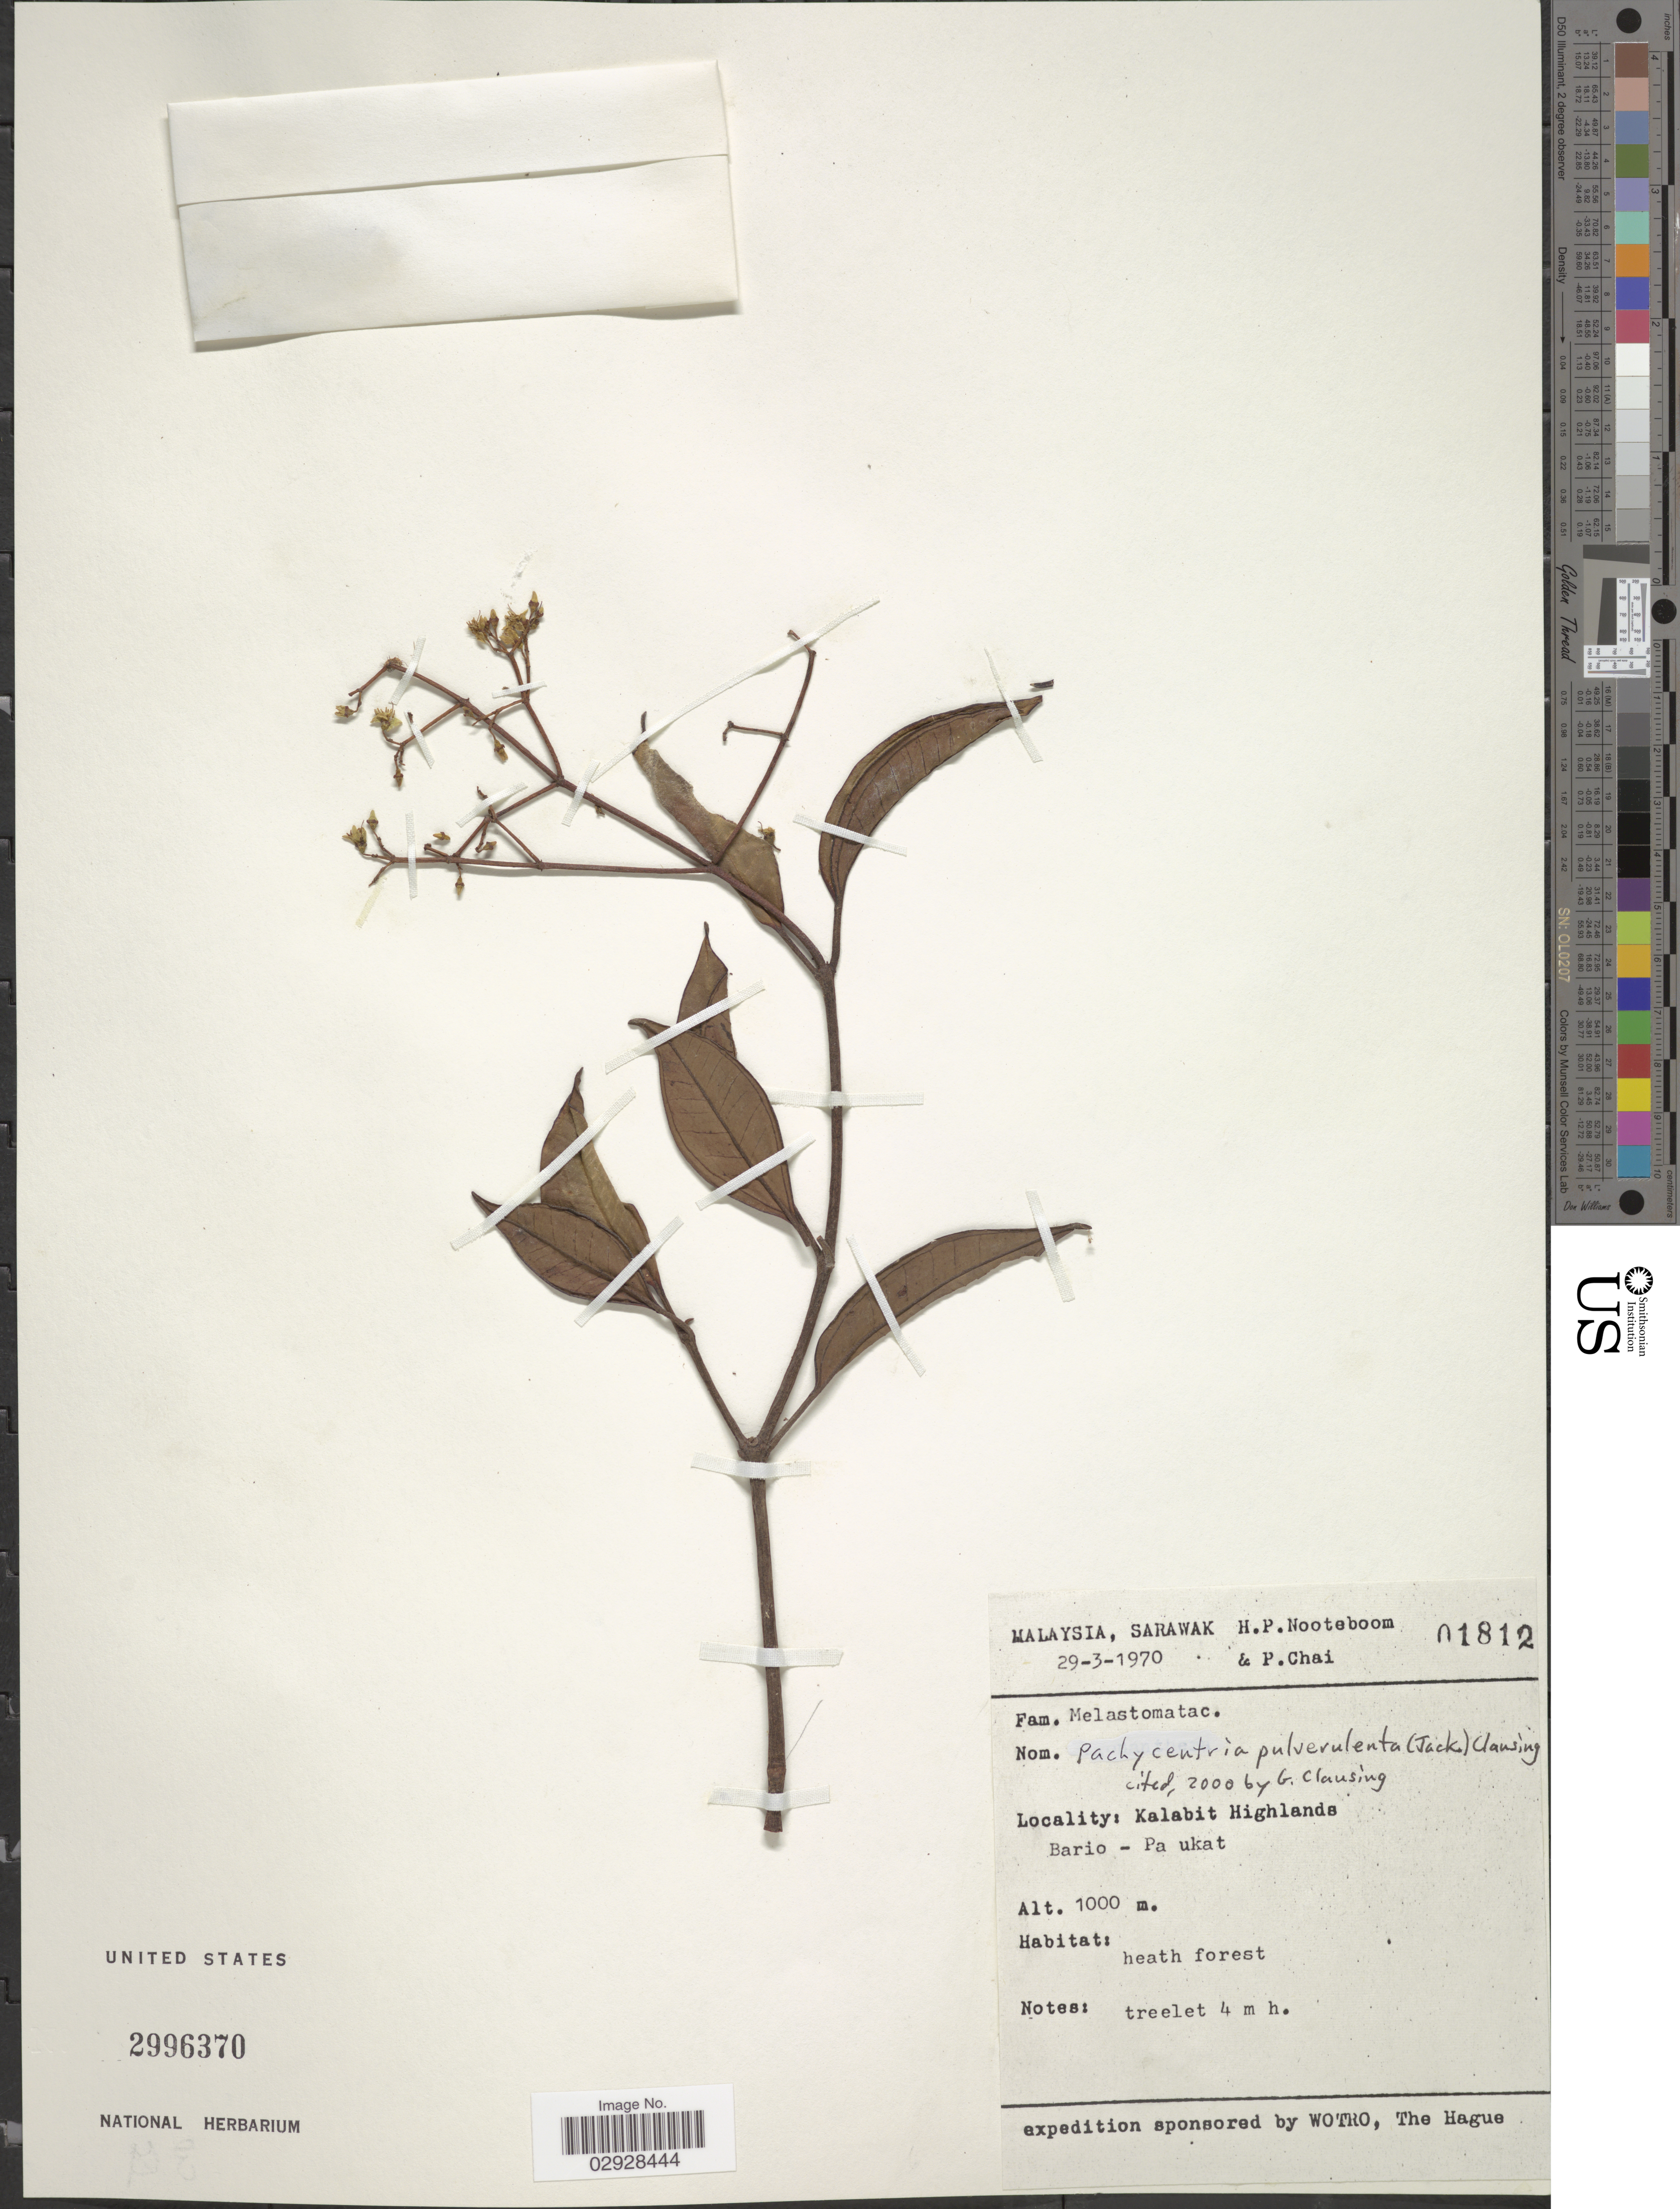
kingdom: Plantae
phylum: Tracheophyta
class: Magnoliopsida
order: Myrtales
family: Melastomataceae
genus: Pachycentria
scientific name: Pachycentria pulverulenta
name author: (Jack) Clausing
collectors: H. P. Nooteboom & P. Chai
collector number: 01812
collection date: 1970-03-29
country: Malaysia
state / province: Sarawak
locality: Kalabit Highlands, Bario- Pa ukat.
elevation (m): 1000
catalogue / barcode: US 2996370